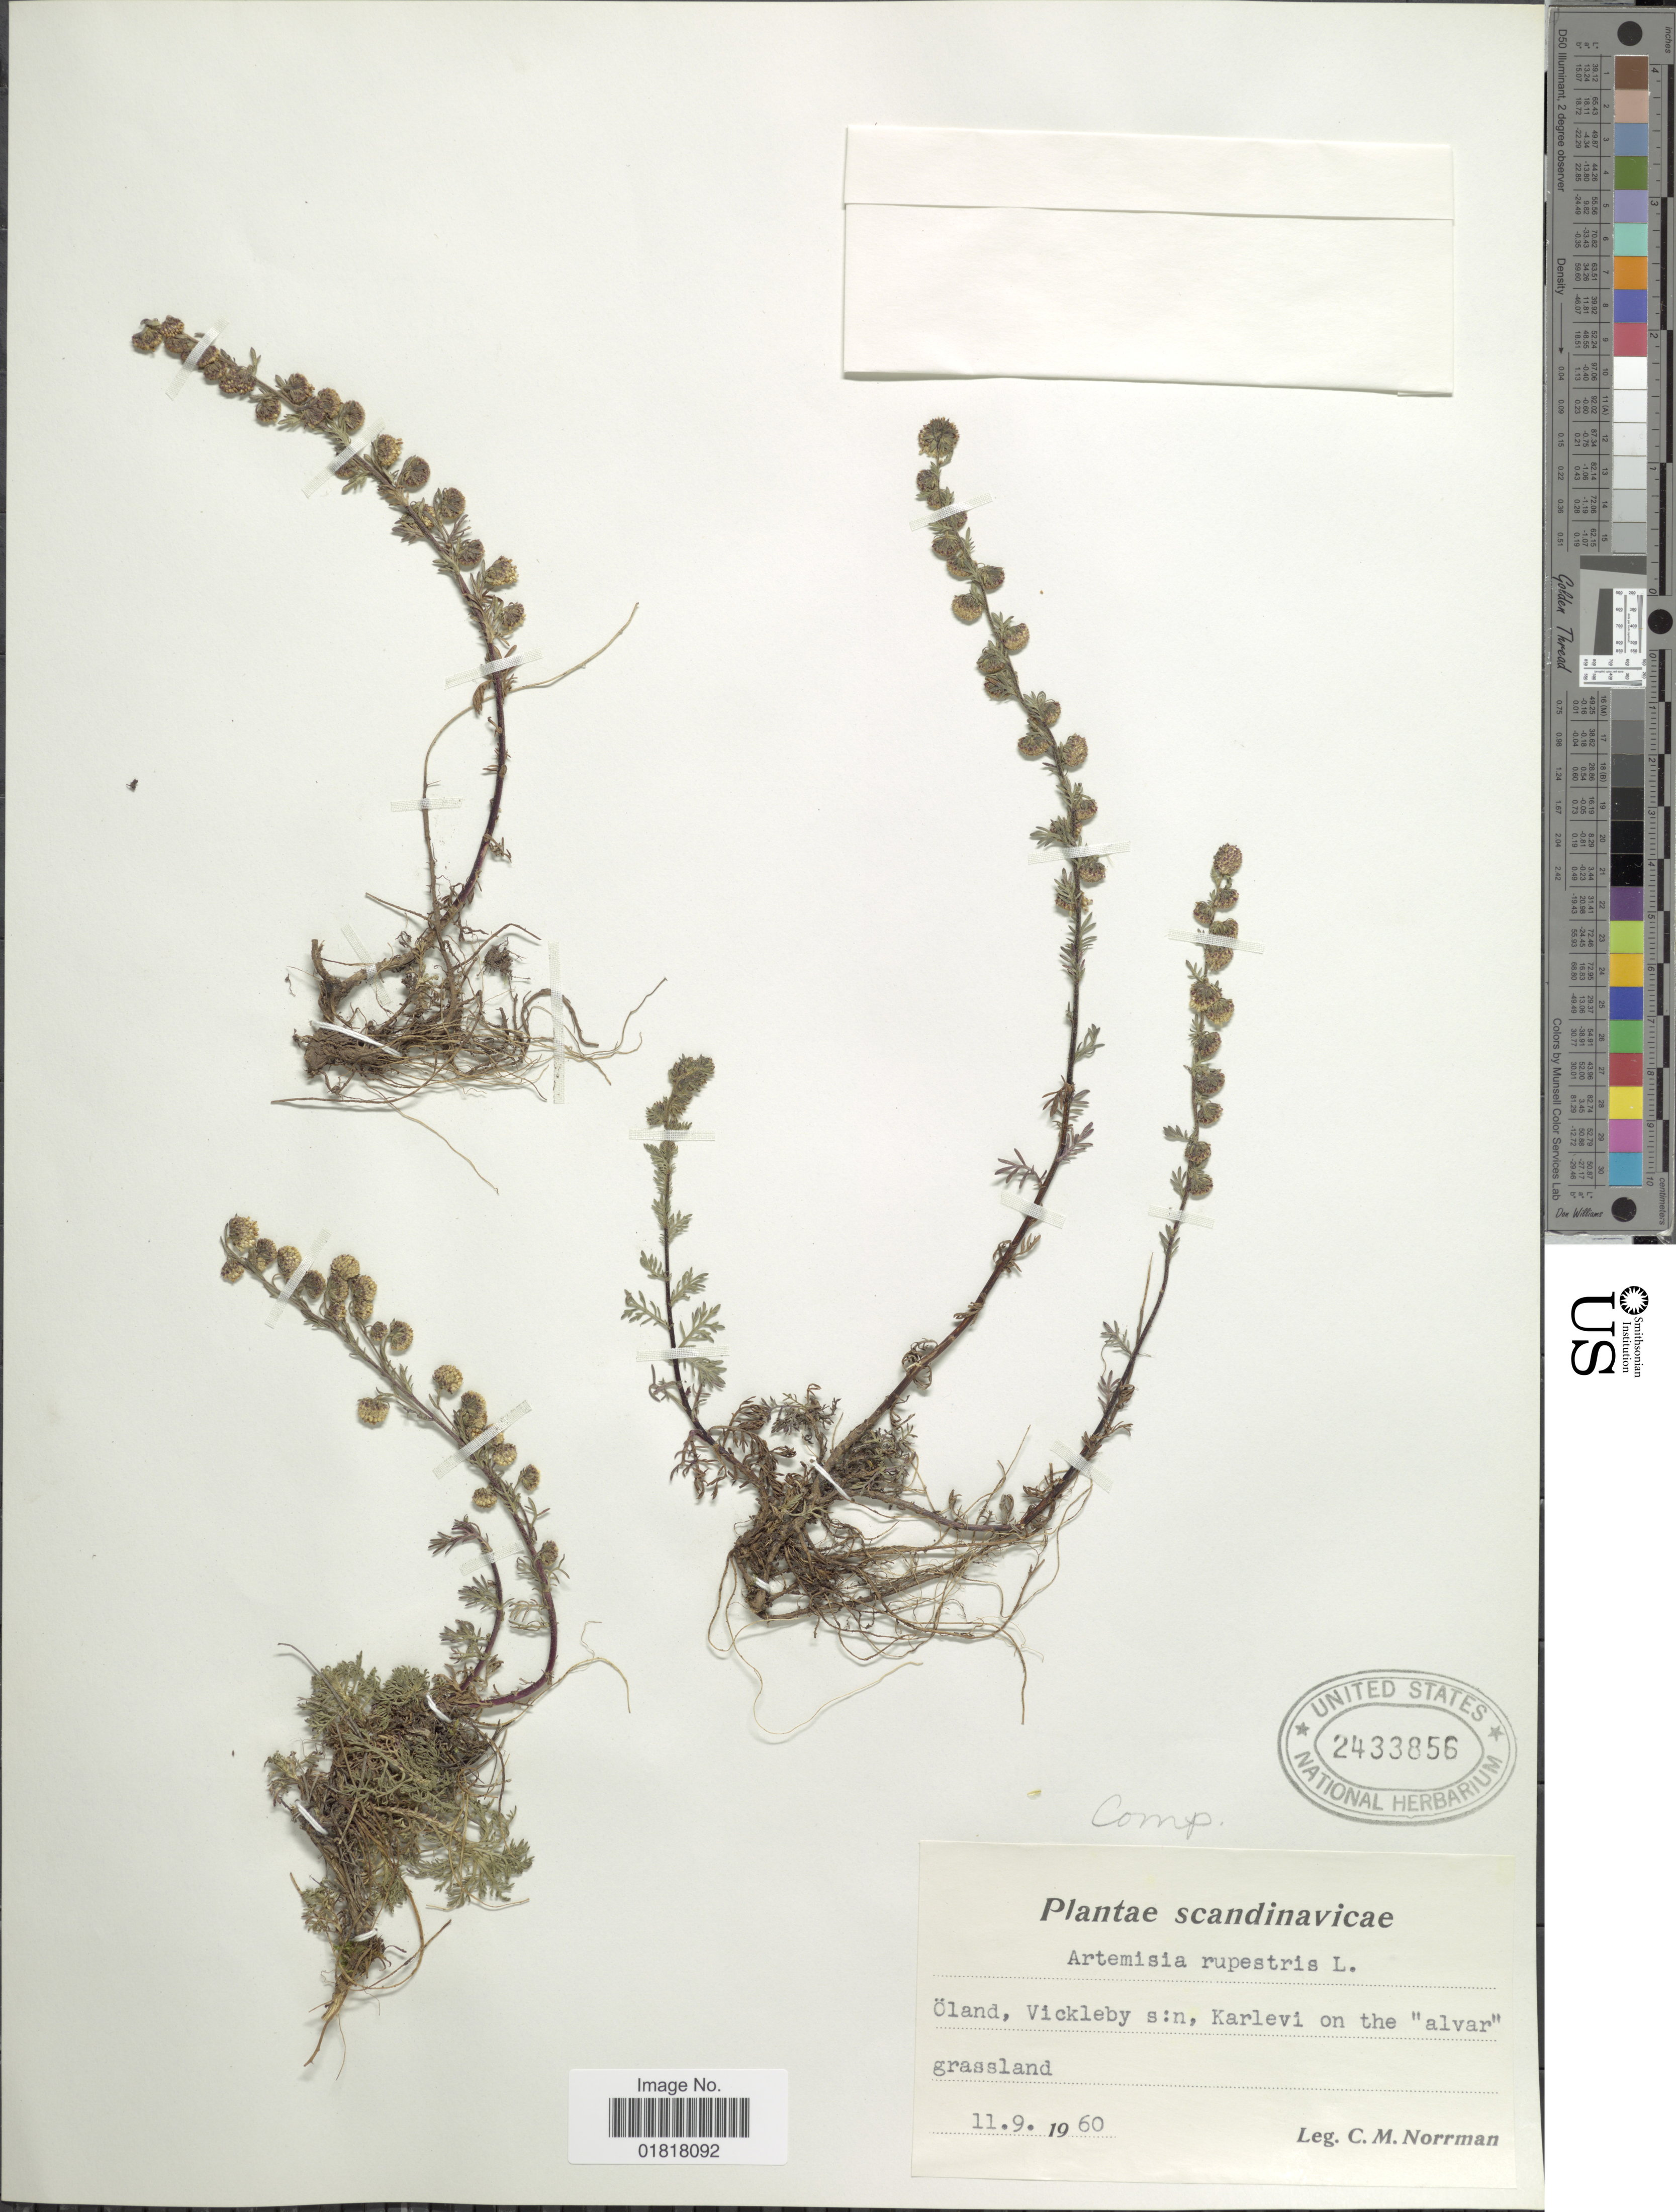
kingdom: Plantae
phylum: Tracheophyta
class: Magnoliopsida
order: Asterales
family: Asteraceae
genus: Artemisia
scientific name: Artemisia rupestris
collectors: C. Norrman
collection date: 1960-09-11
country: Sweden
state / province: Kalmar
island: Oland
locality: Scandinaviae, Öland, Vickleby, s:n, Karlevi on the "alvar" grassland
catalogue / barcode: US 2433856